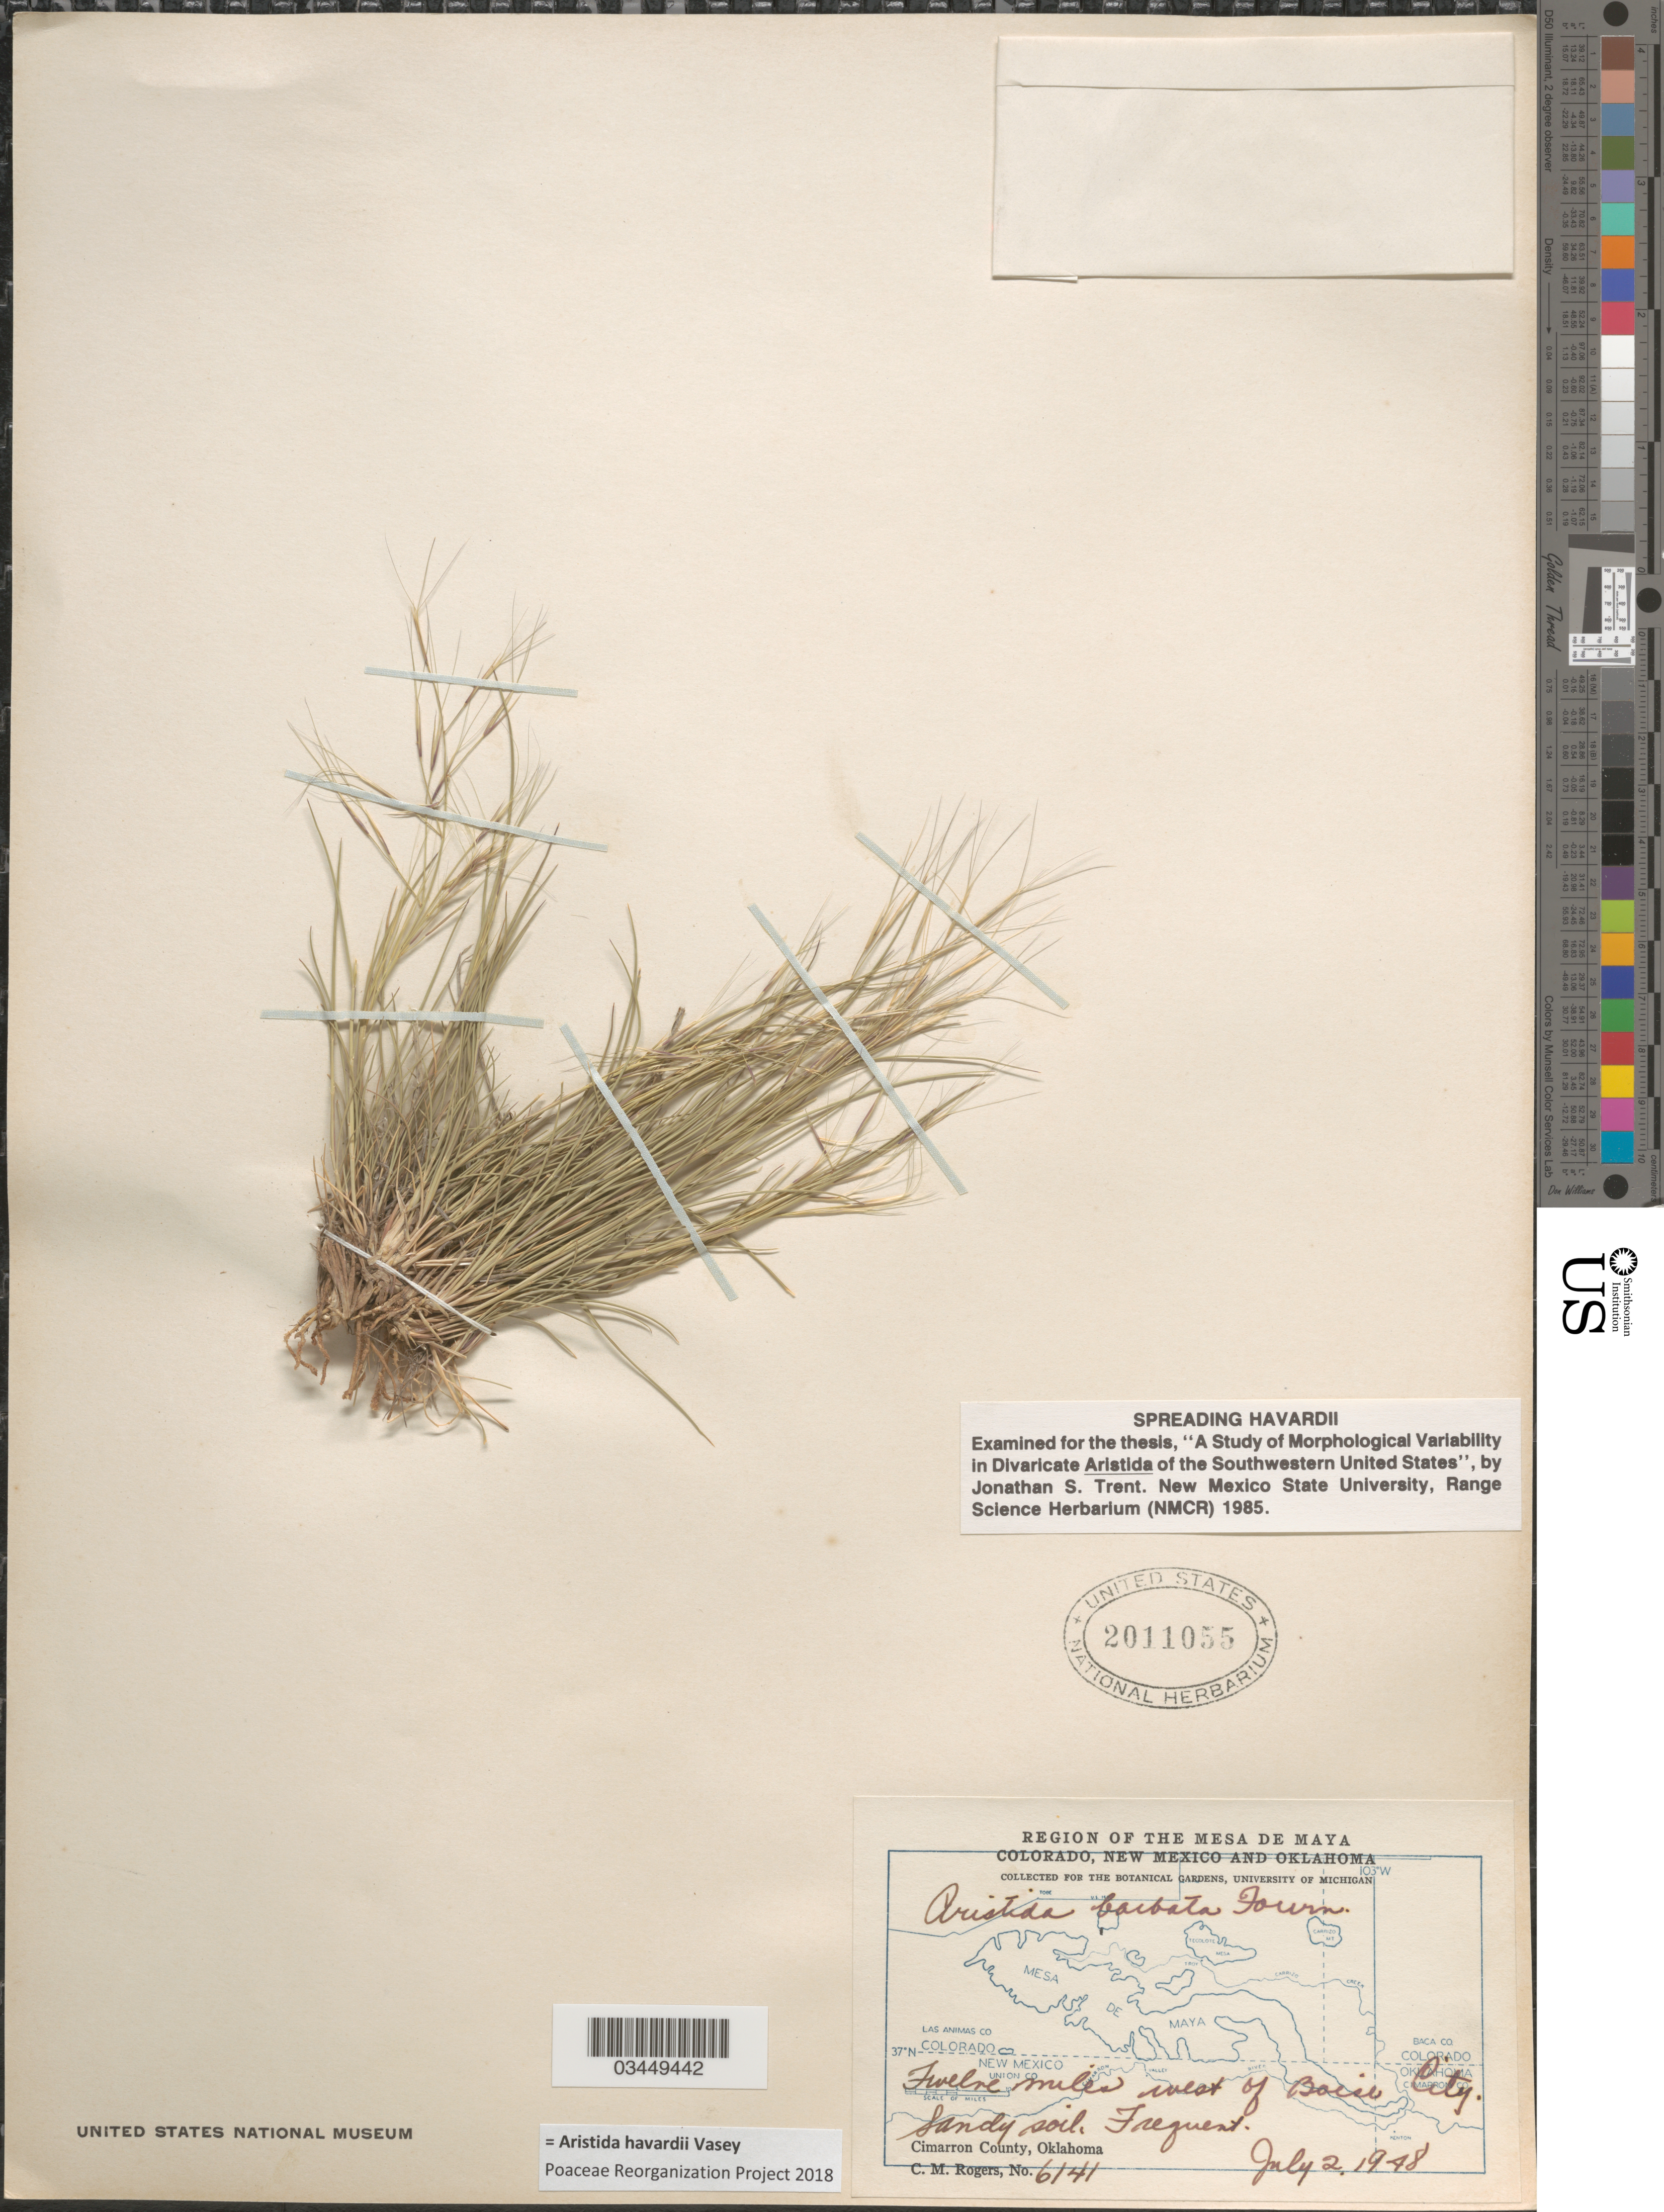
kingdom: Plantae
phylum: Tracheophyta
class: Liliopsida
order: Poales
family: Poaceae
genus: Aristida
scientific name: Aristida havardii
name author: Vasey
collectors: C. M. Rogers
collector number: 6141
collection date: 1948-07-02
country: United States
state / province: Oklahoma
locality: Region of the mesa de Maya. Twelve miles west of Boise City. Sandy soil. Frequent. Cimarron County.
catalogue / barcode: US 2011055